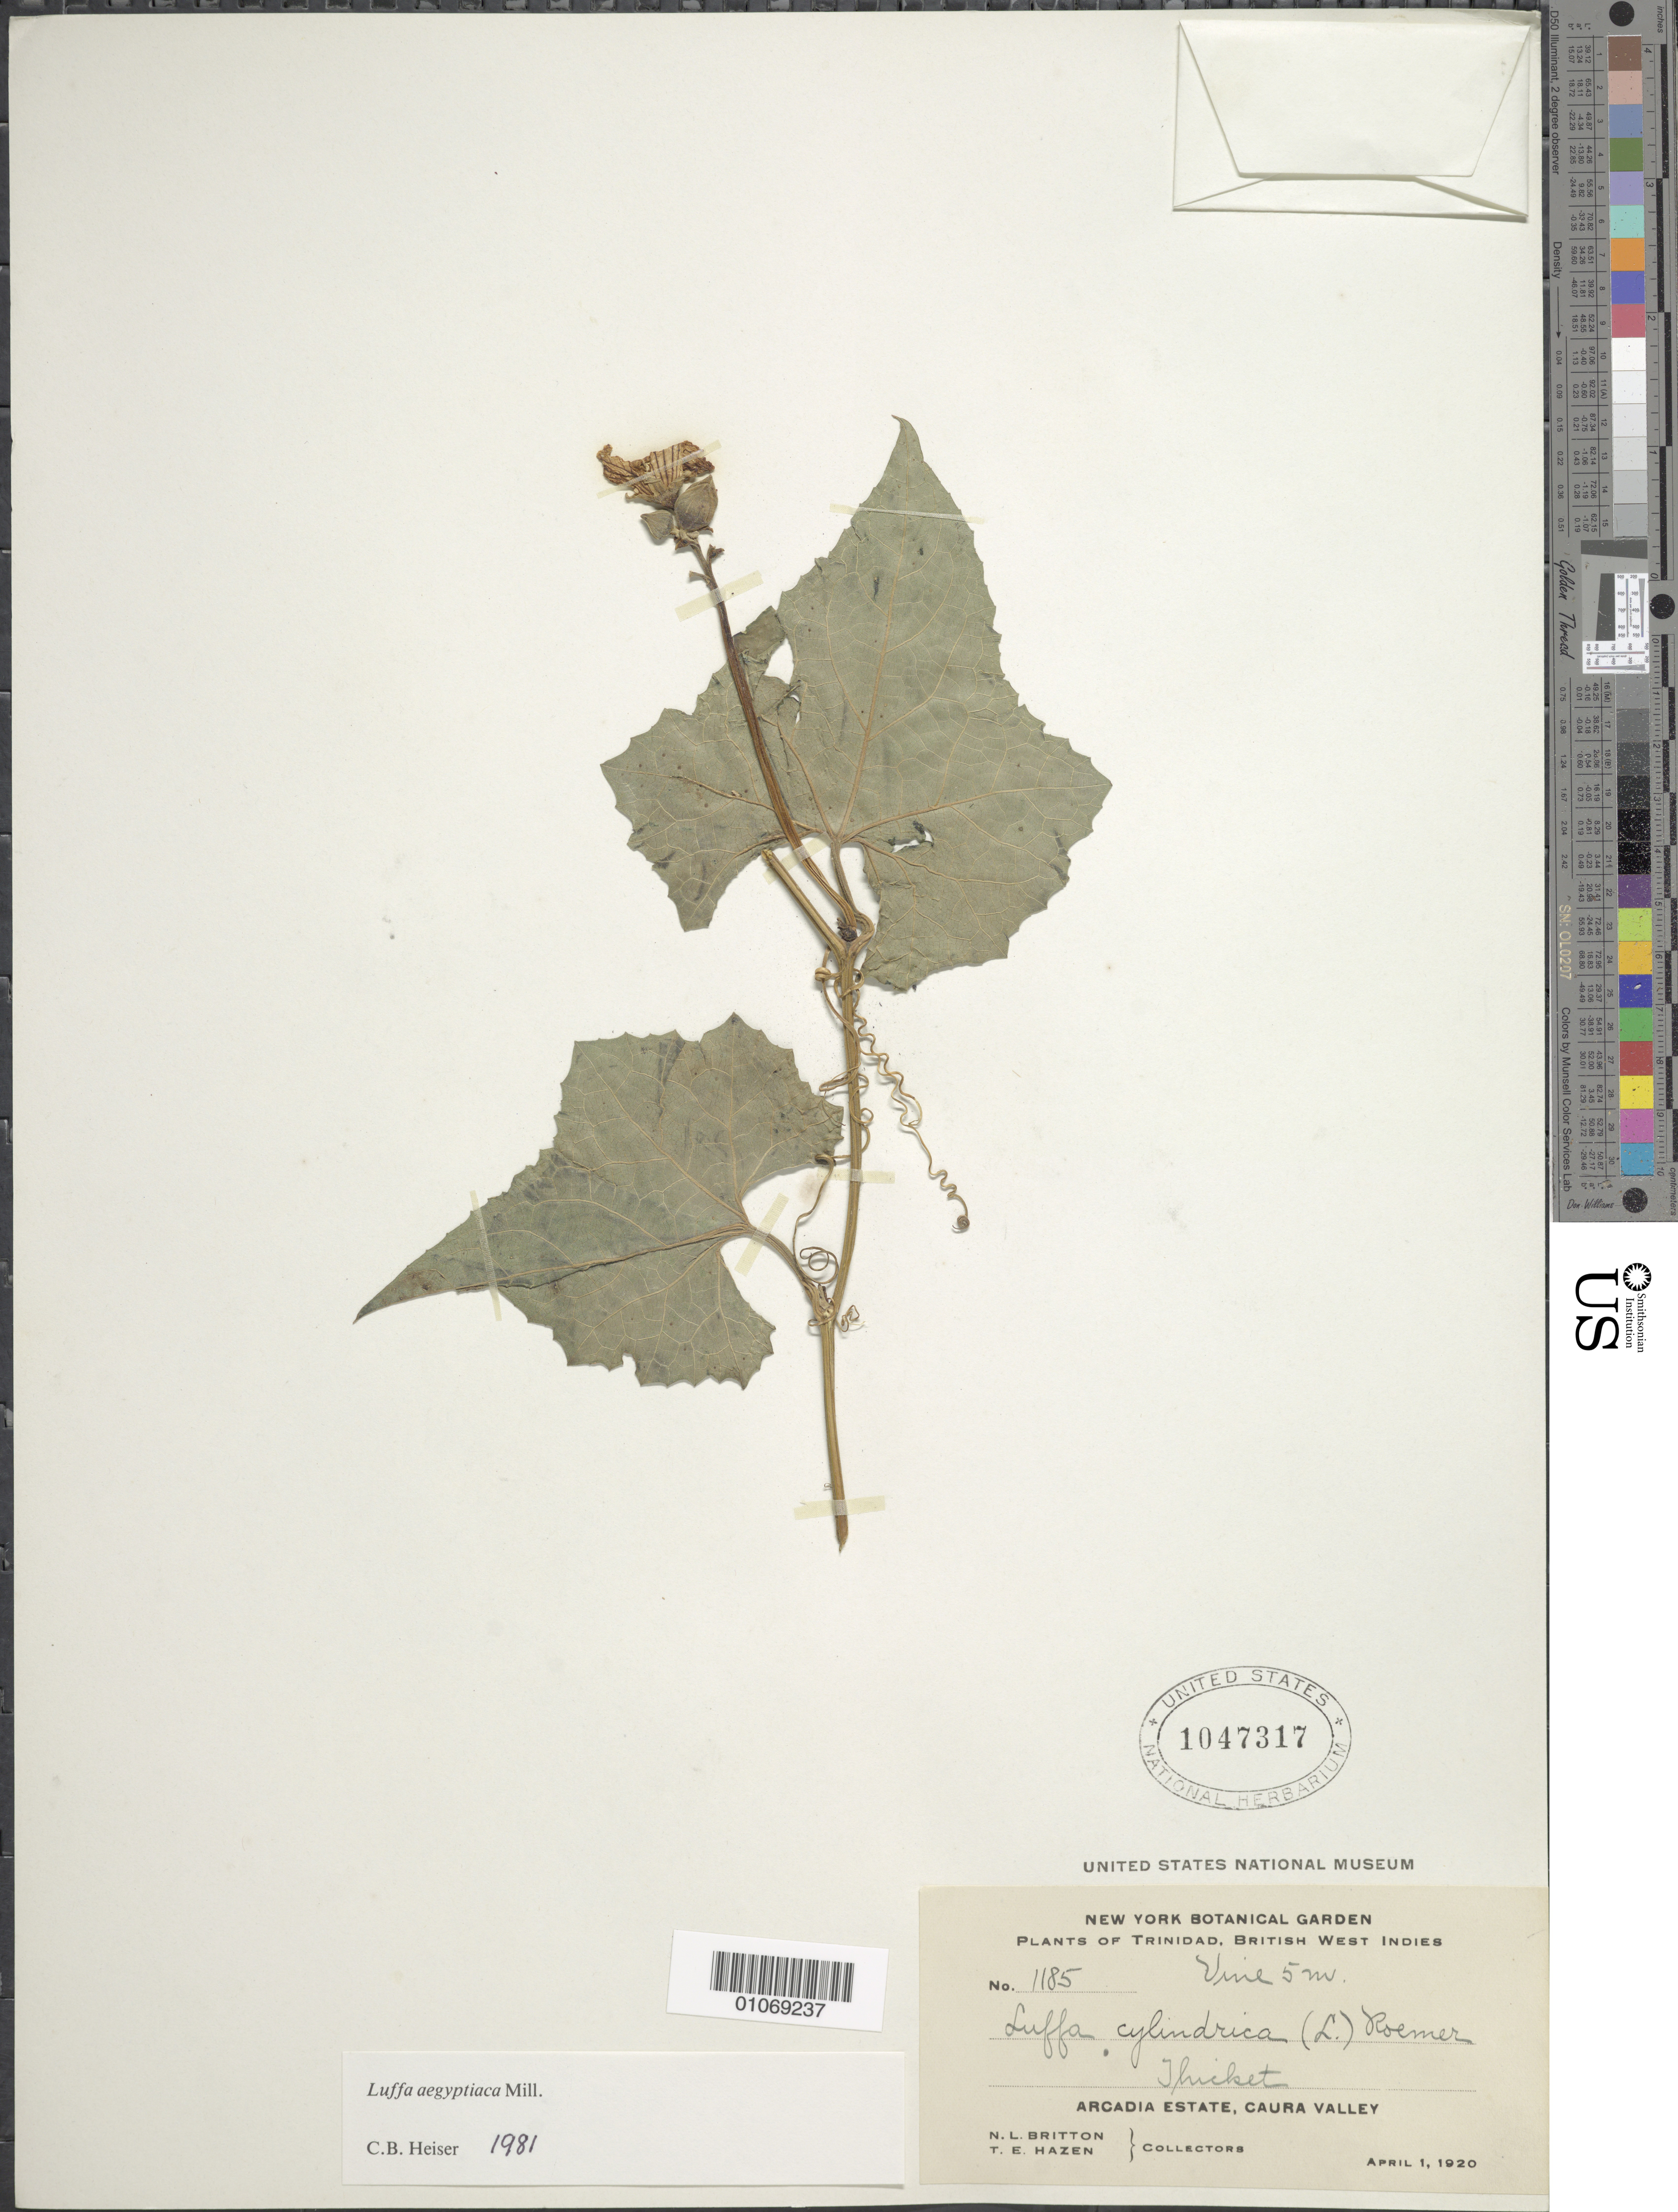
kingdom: Plantae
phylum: Tracheophyta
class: Magnoliopsida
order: Cucurbitales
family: Cucurbitaceae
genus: Luffa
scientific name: Luffa aegyptiaca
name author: Mill.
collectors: N. Britton & T. E. Hazen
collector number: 1185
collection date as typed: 01 Apr 1920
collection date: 1920-04-01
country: Trinidad and Tobago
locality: Thicket, Arcadia Estate, Caura Valley.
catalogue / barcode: US 1047317